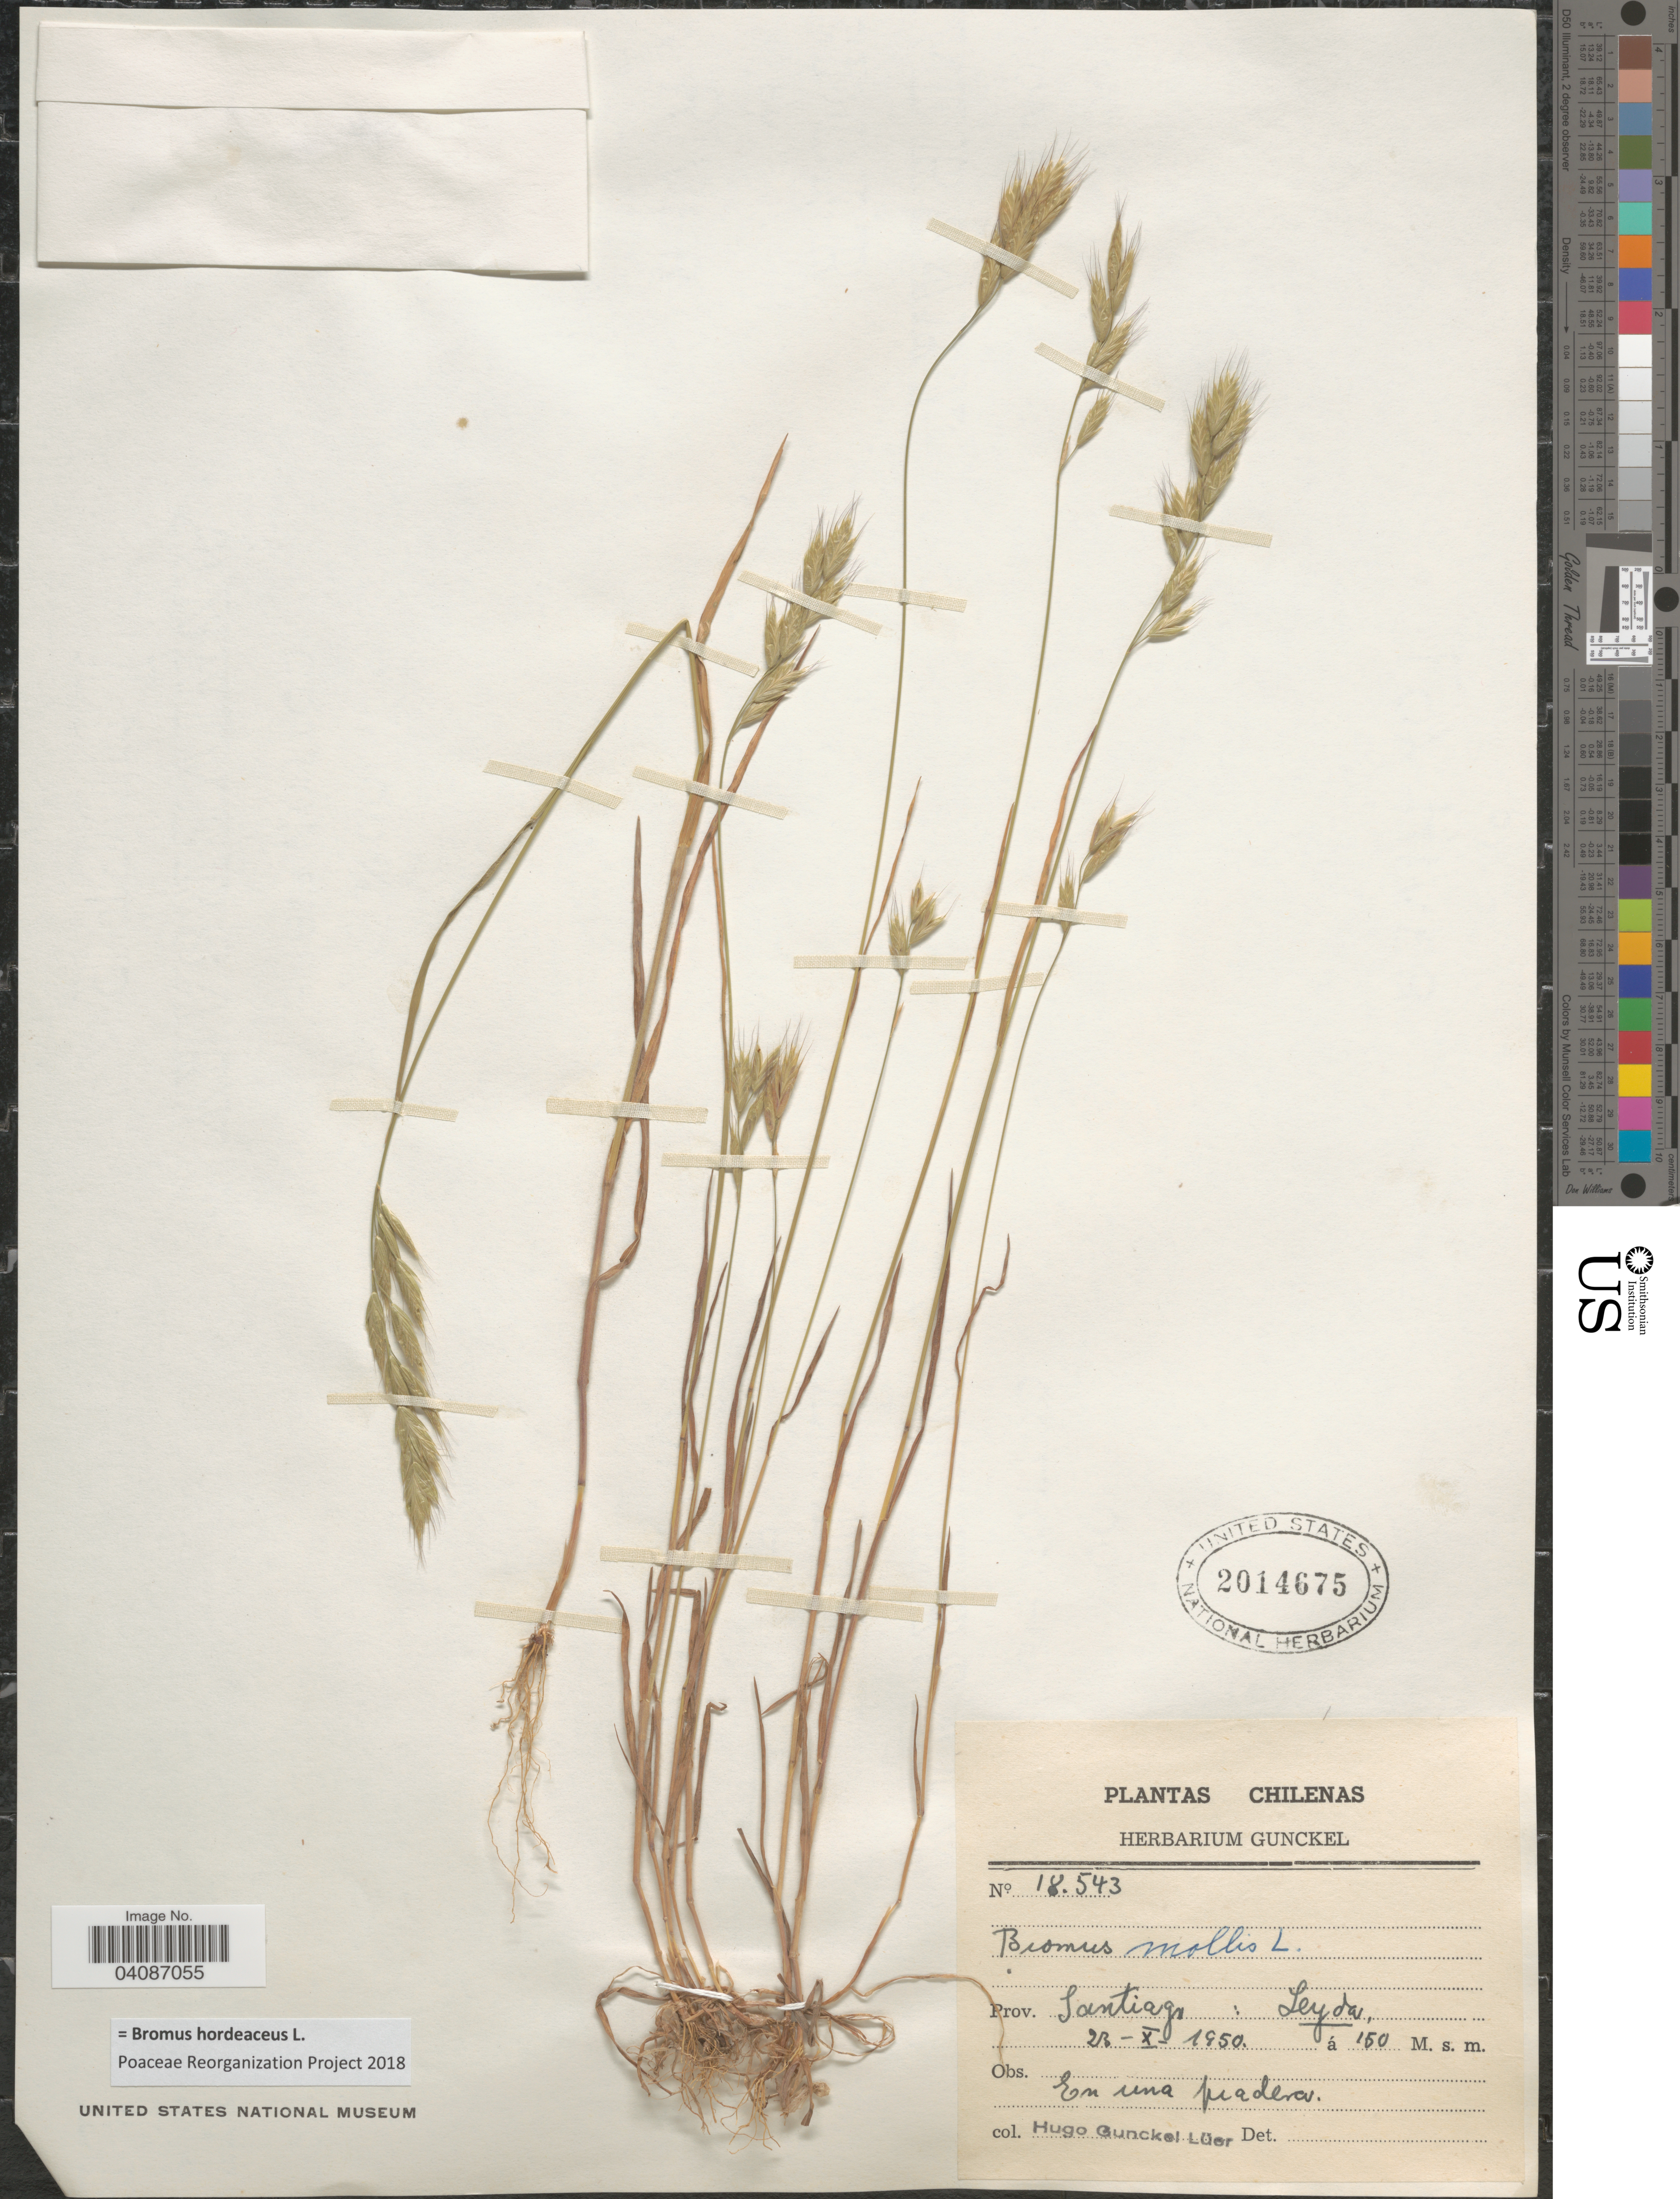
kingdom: Plantae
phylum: Tracheophyta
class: Liliopsida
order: Poales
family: Poaceae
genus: Bromus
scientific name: Bromus hordeaceus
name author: L.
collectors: H. Gunckel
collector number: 18543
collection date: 1950-10-23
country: Chile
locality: Prov. Santiago: Leyda.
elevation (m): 150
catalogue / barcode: US 2014675